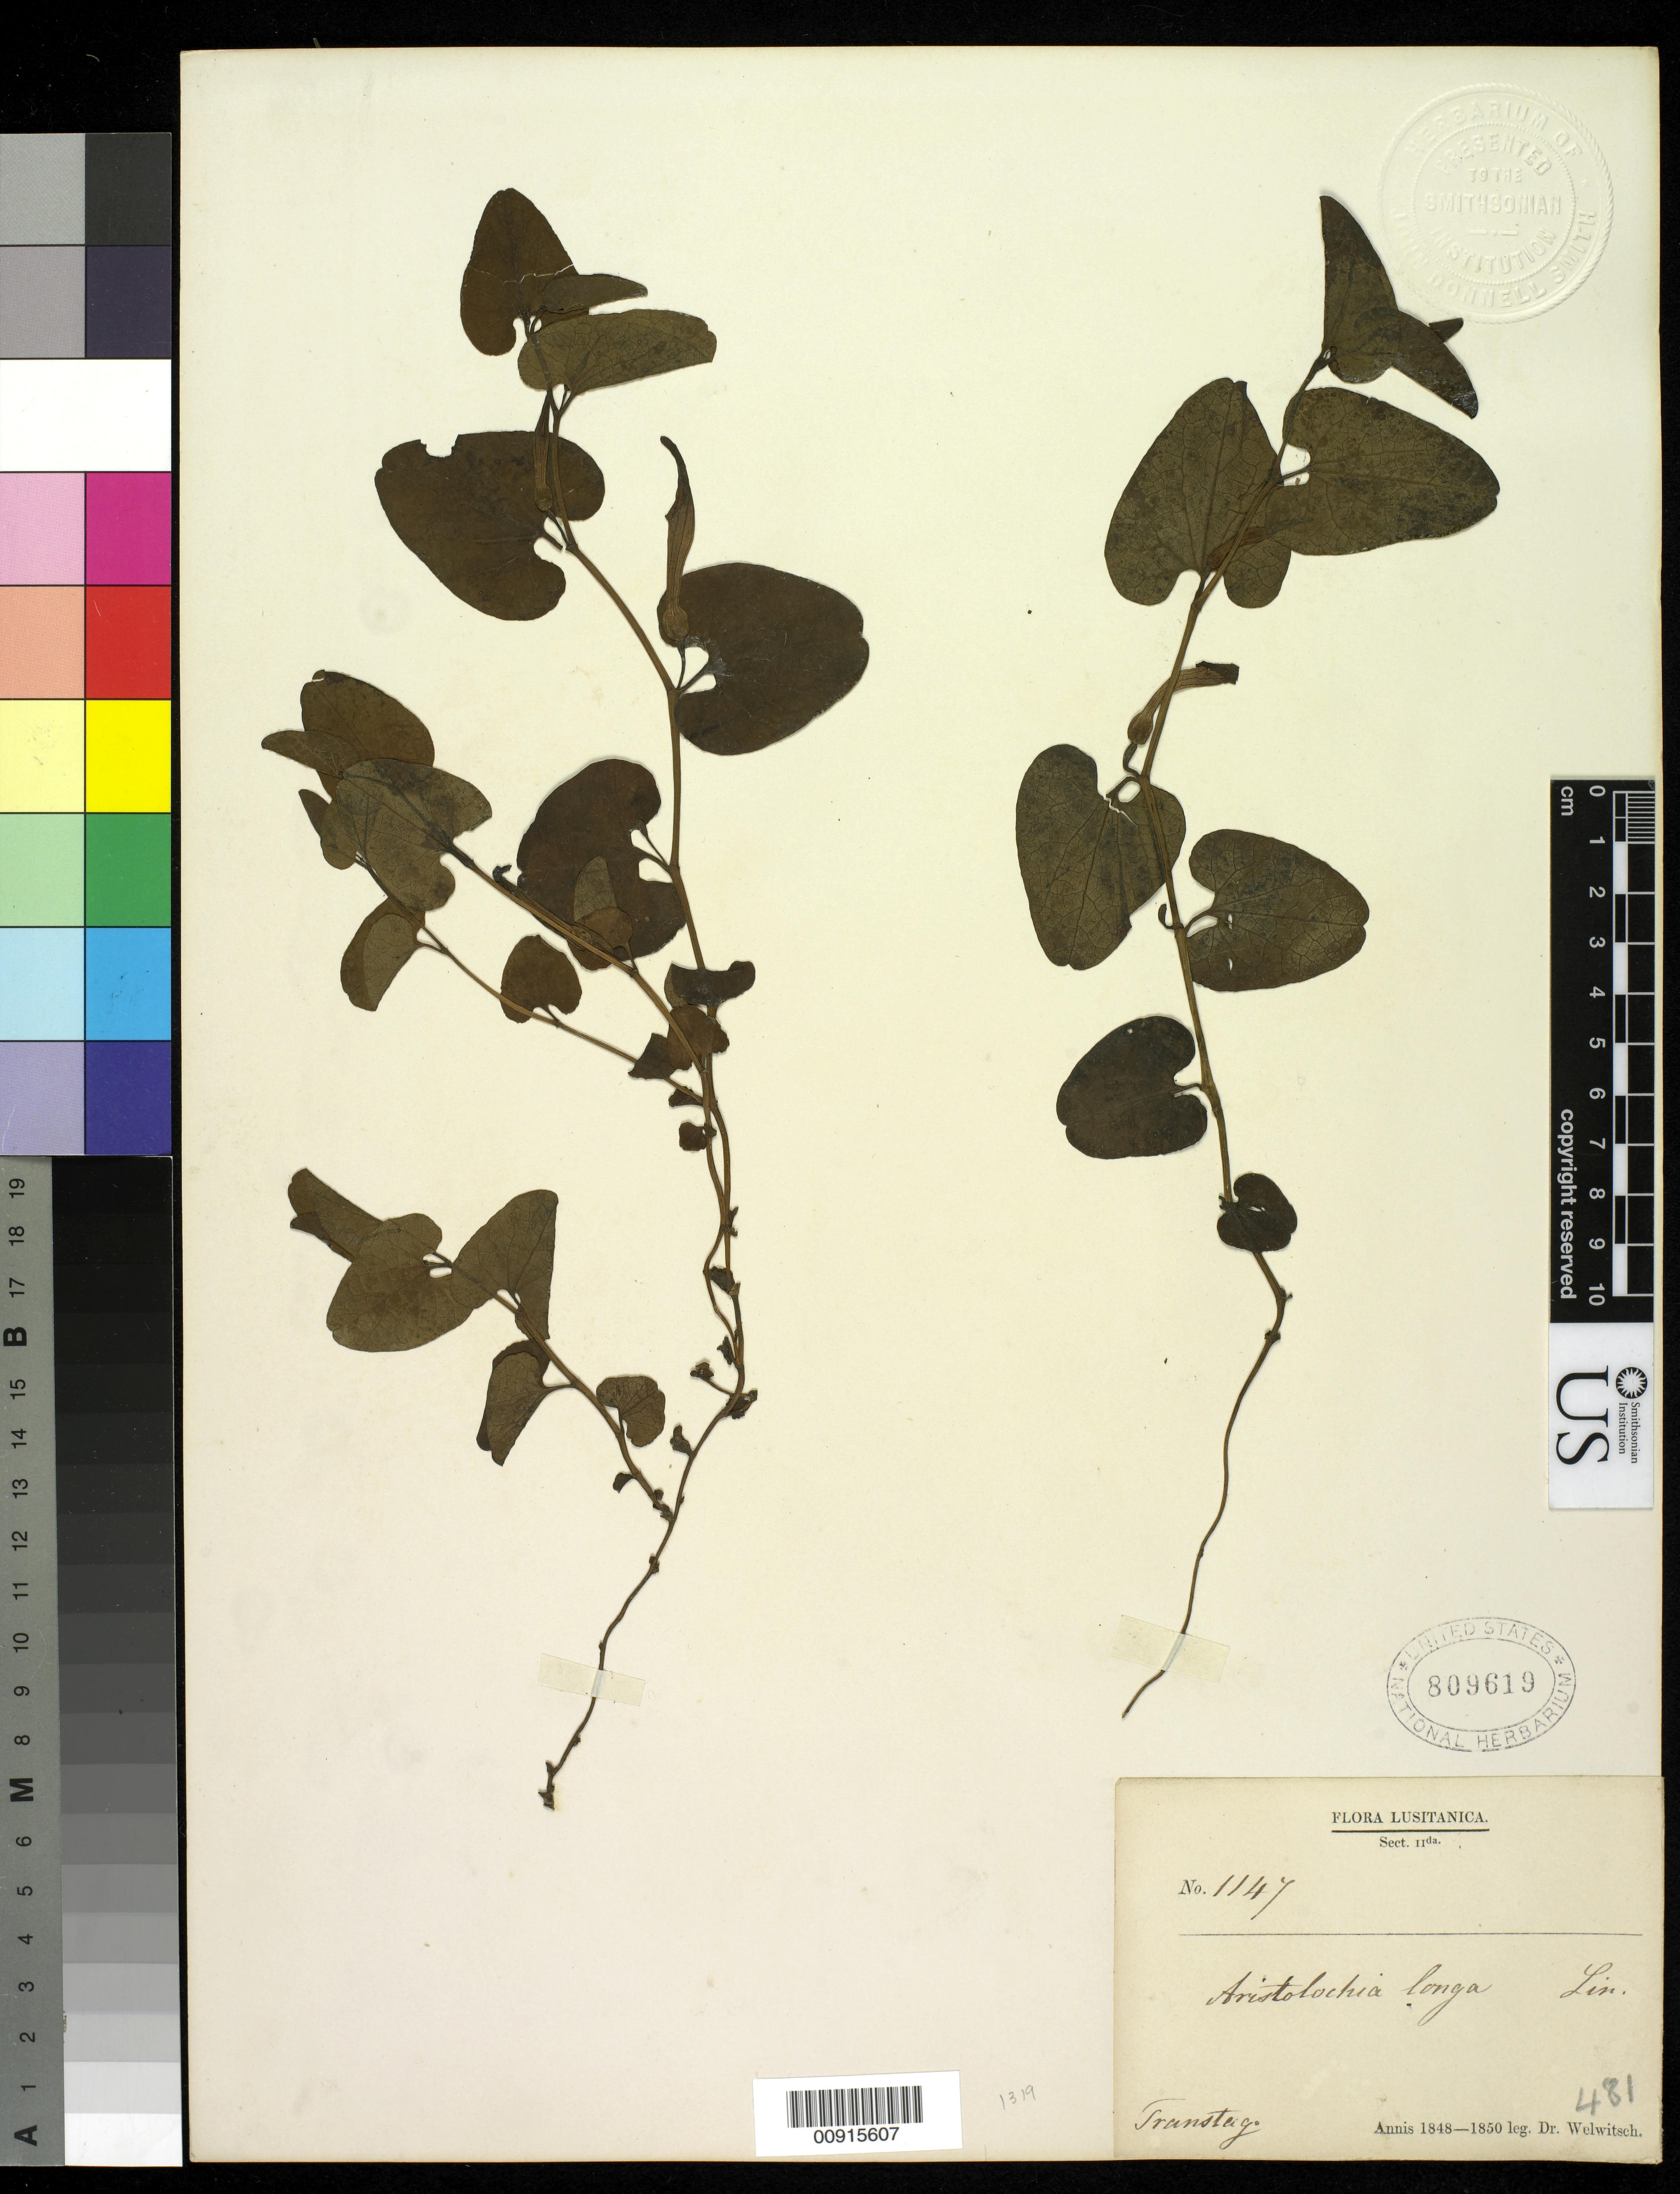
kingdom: Plantae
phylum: Tracheophyta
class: Magnoliopsida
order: Piperales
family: Aristolochiaceae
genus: Aristolochia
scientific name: Aristolochia longa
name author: L.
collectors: F. M. Welwitsch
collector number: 1147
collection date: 1848/1850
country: Portugal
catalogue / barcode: US 809619